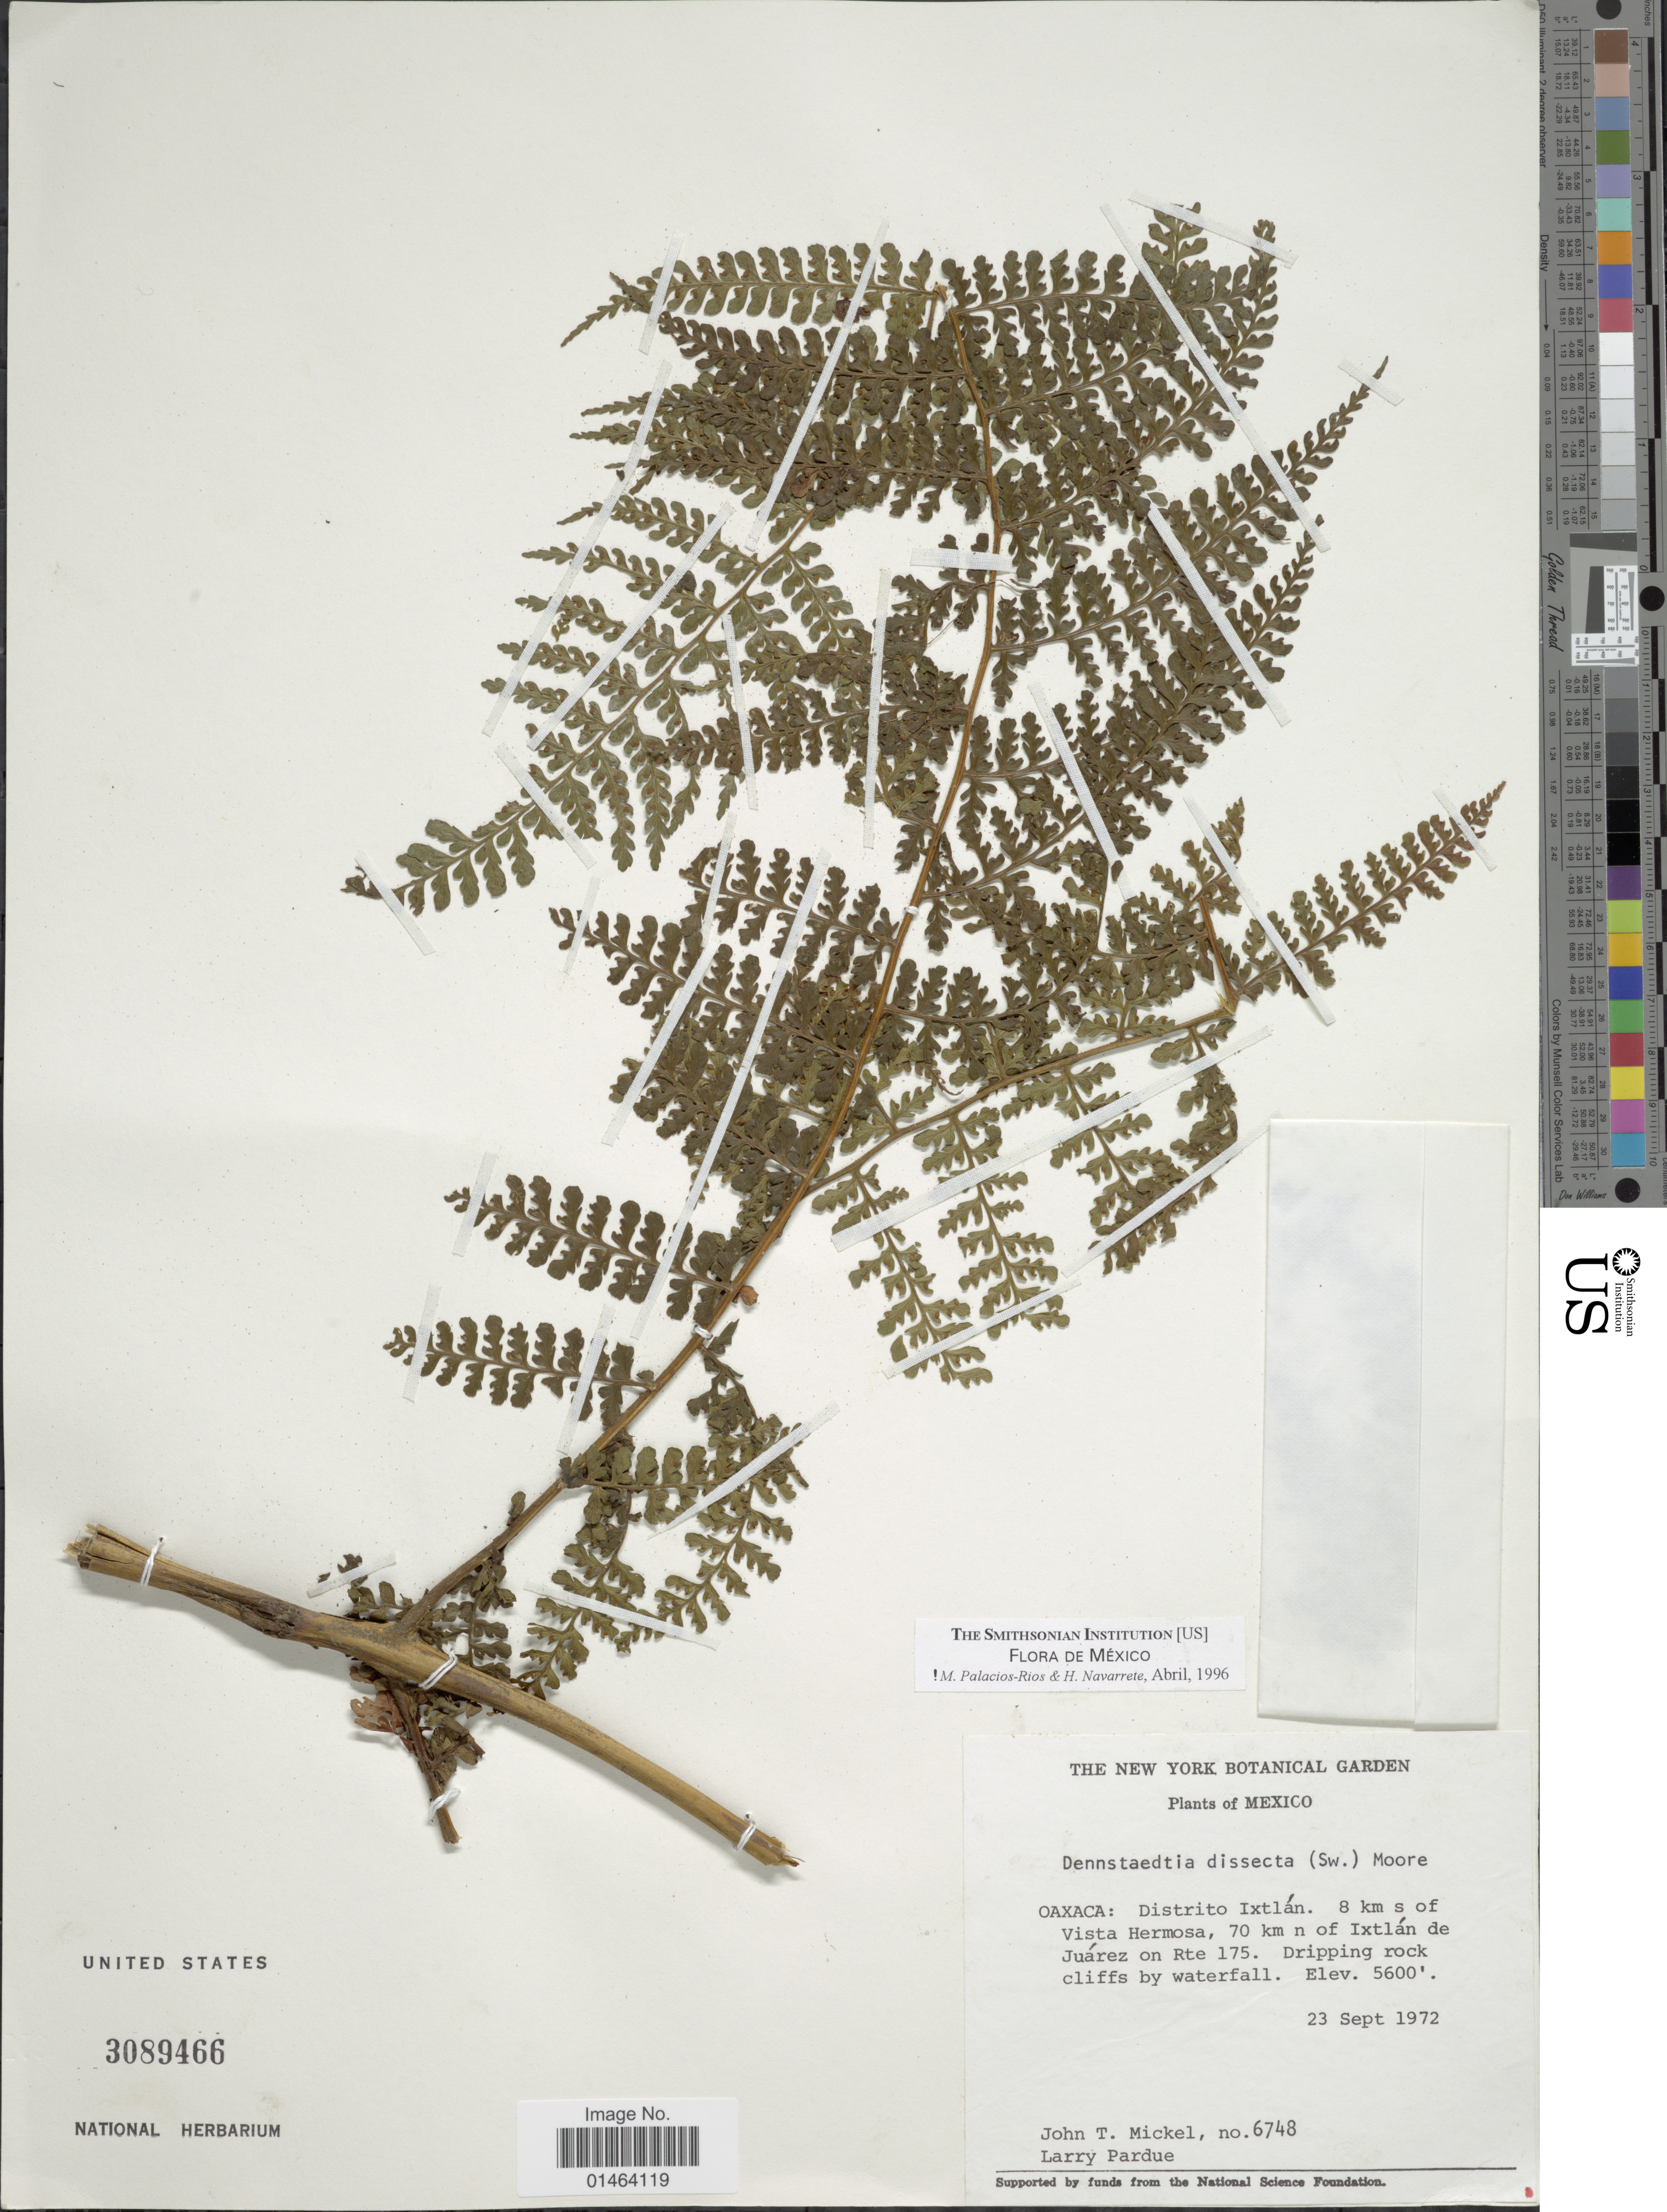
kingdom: Plantae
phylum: Tracheophyta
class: Polypodiopsida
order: Polypodiales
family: Dennstaedtiaceae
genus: Dennstaedtia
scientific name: Dennstaedtia cornuta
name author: (Kaulf.) Mett.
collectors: J. T. Mickel & L. Pardue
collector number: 6748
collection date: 1972-09-23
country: Mexico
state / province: Oaxaca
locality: Mexico, Distrito Ixtlan, 8 km s of Vista Hermosa, 70 km n of Ixtlan de Juarez on Rte 175. Dripping Rocks by waterfall.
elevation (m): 1707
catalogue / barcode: US 3089466